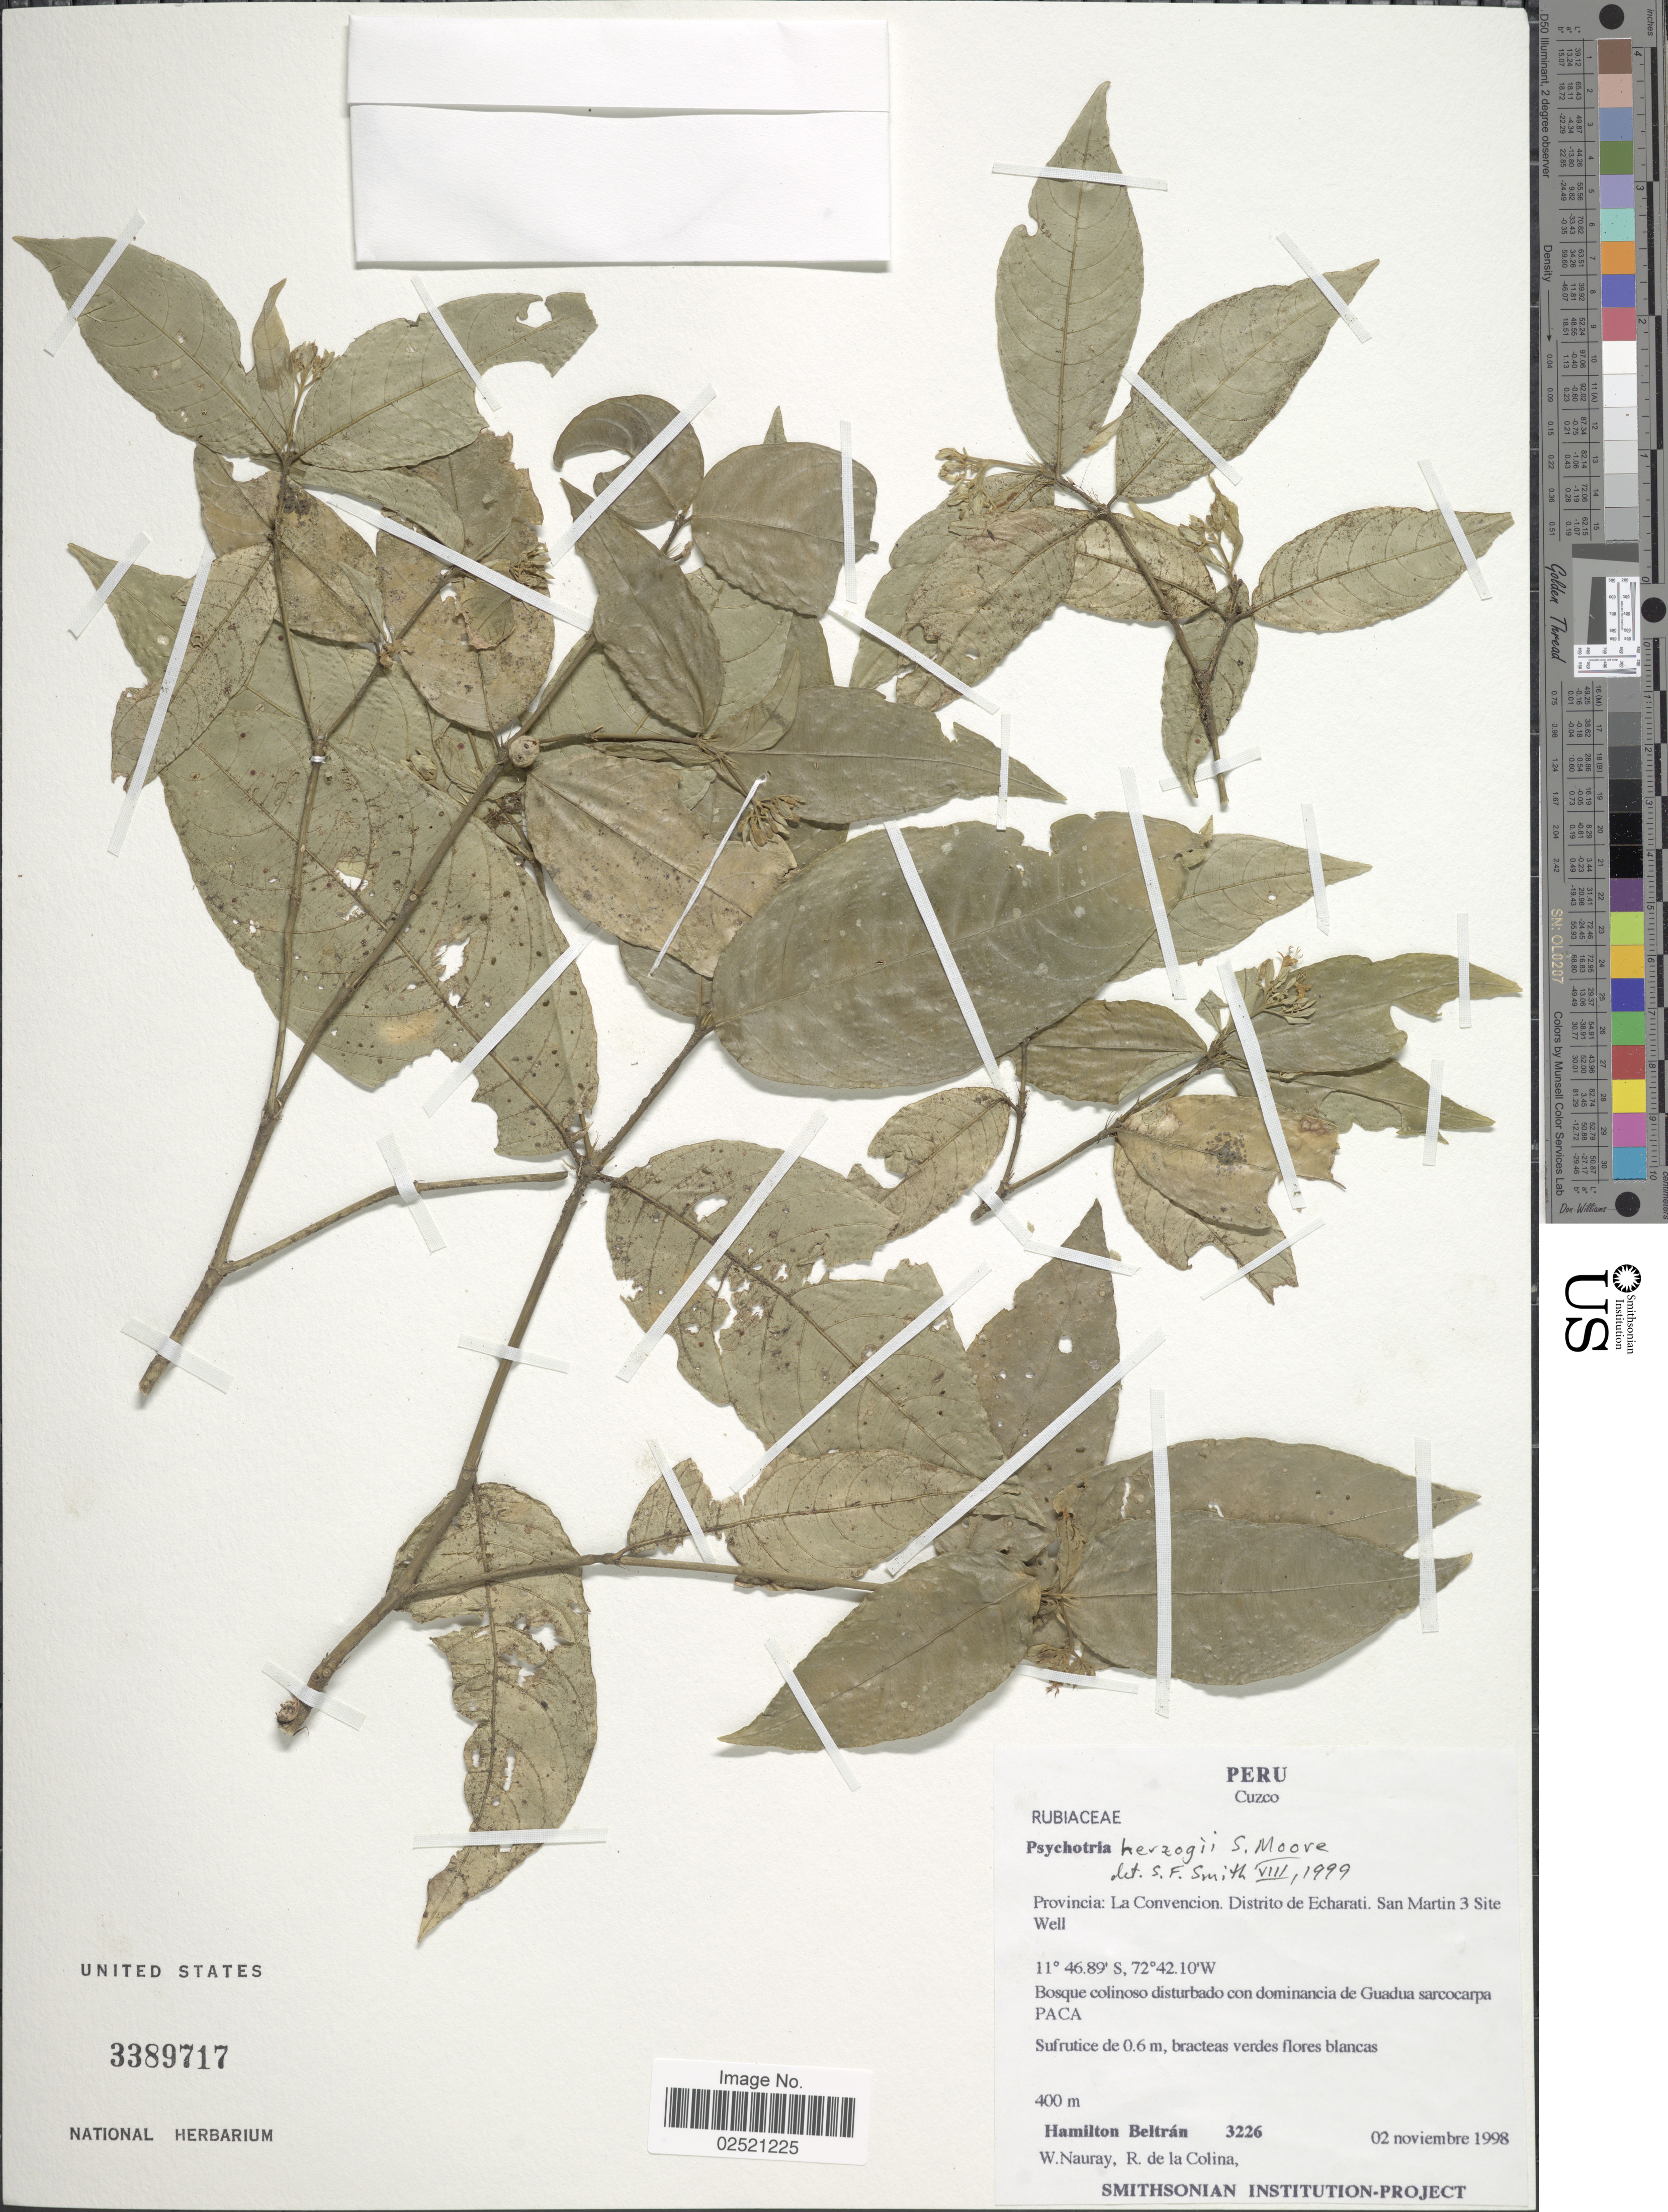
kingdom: Plantae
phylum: Tracheophyta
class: Magnoliopsida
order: Gentianales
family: Rubiaceae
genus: Psychotria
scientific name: Psychotria herzogii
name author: S. Moore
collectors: H. Beltran, W. Nauray & R. Colina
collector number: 3226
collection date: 1998-11-02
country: Peru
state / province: Cusco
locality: Cuzco, Provincia: La Convencion, Distrito de Echarati, San Martin 3 Site Well.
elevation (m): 400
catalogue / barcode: US 3389717